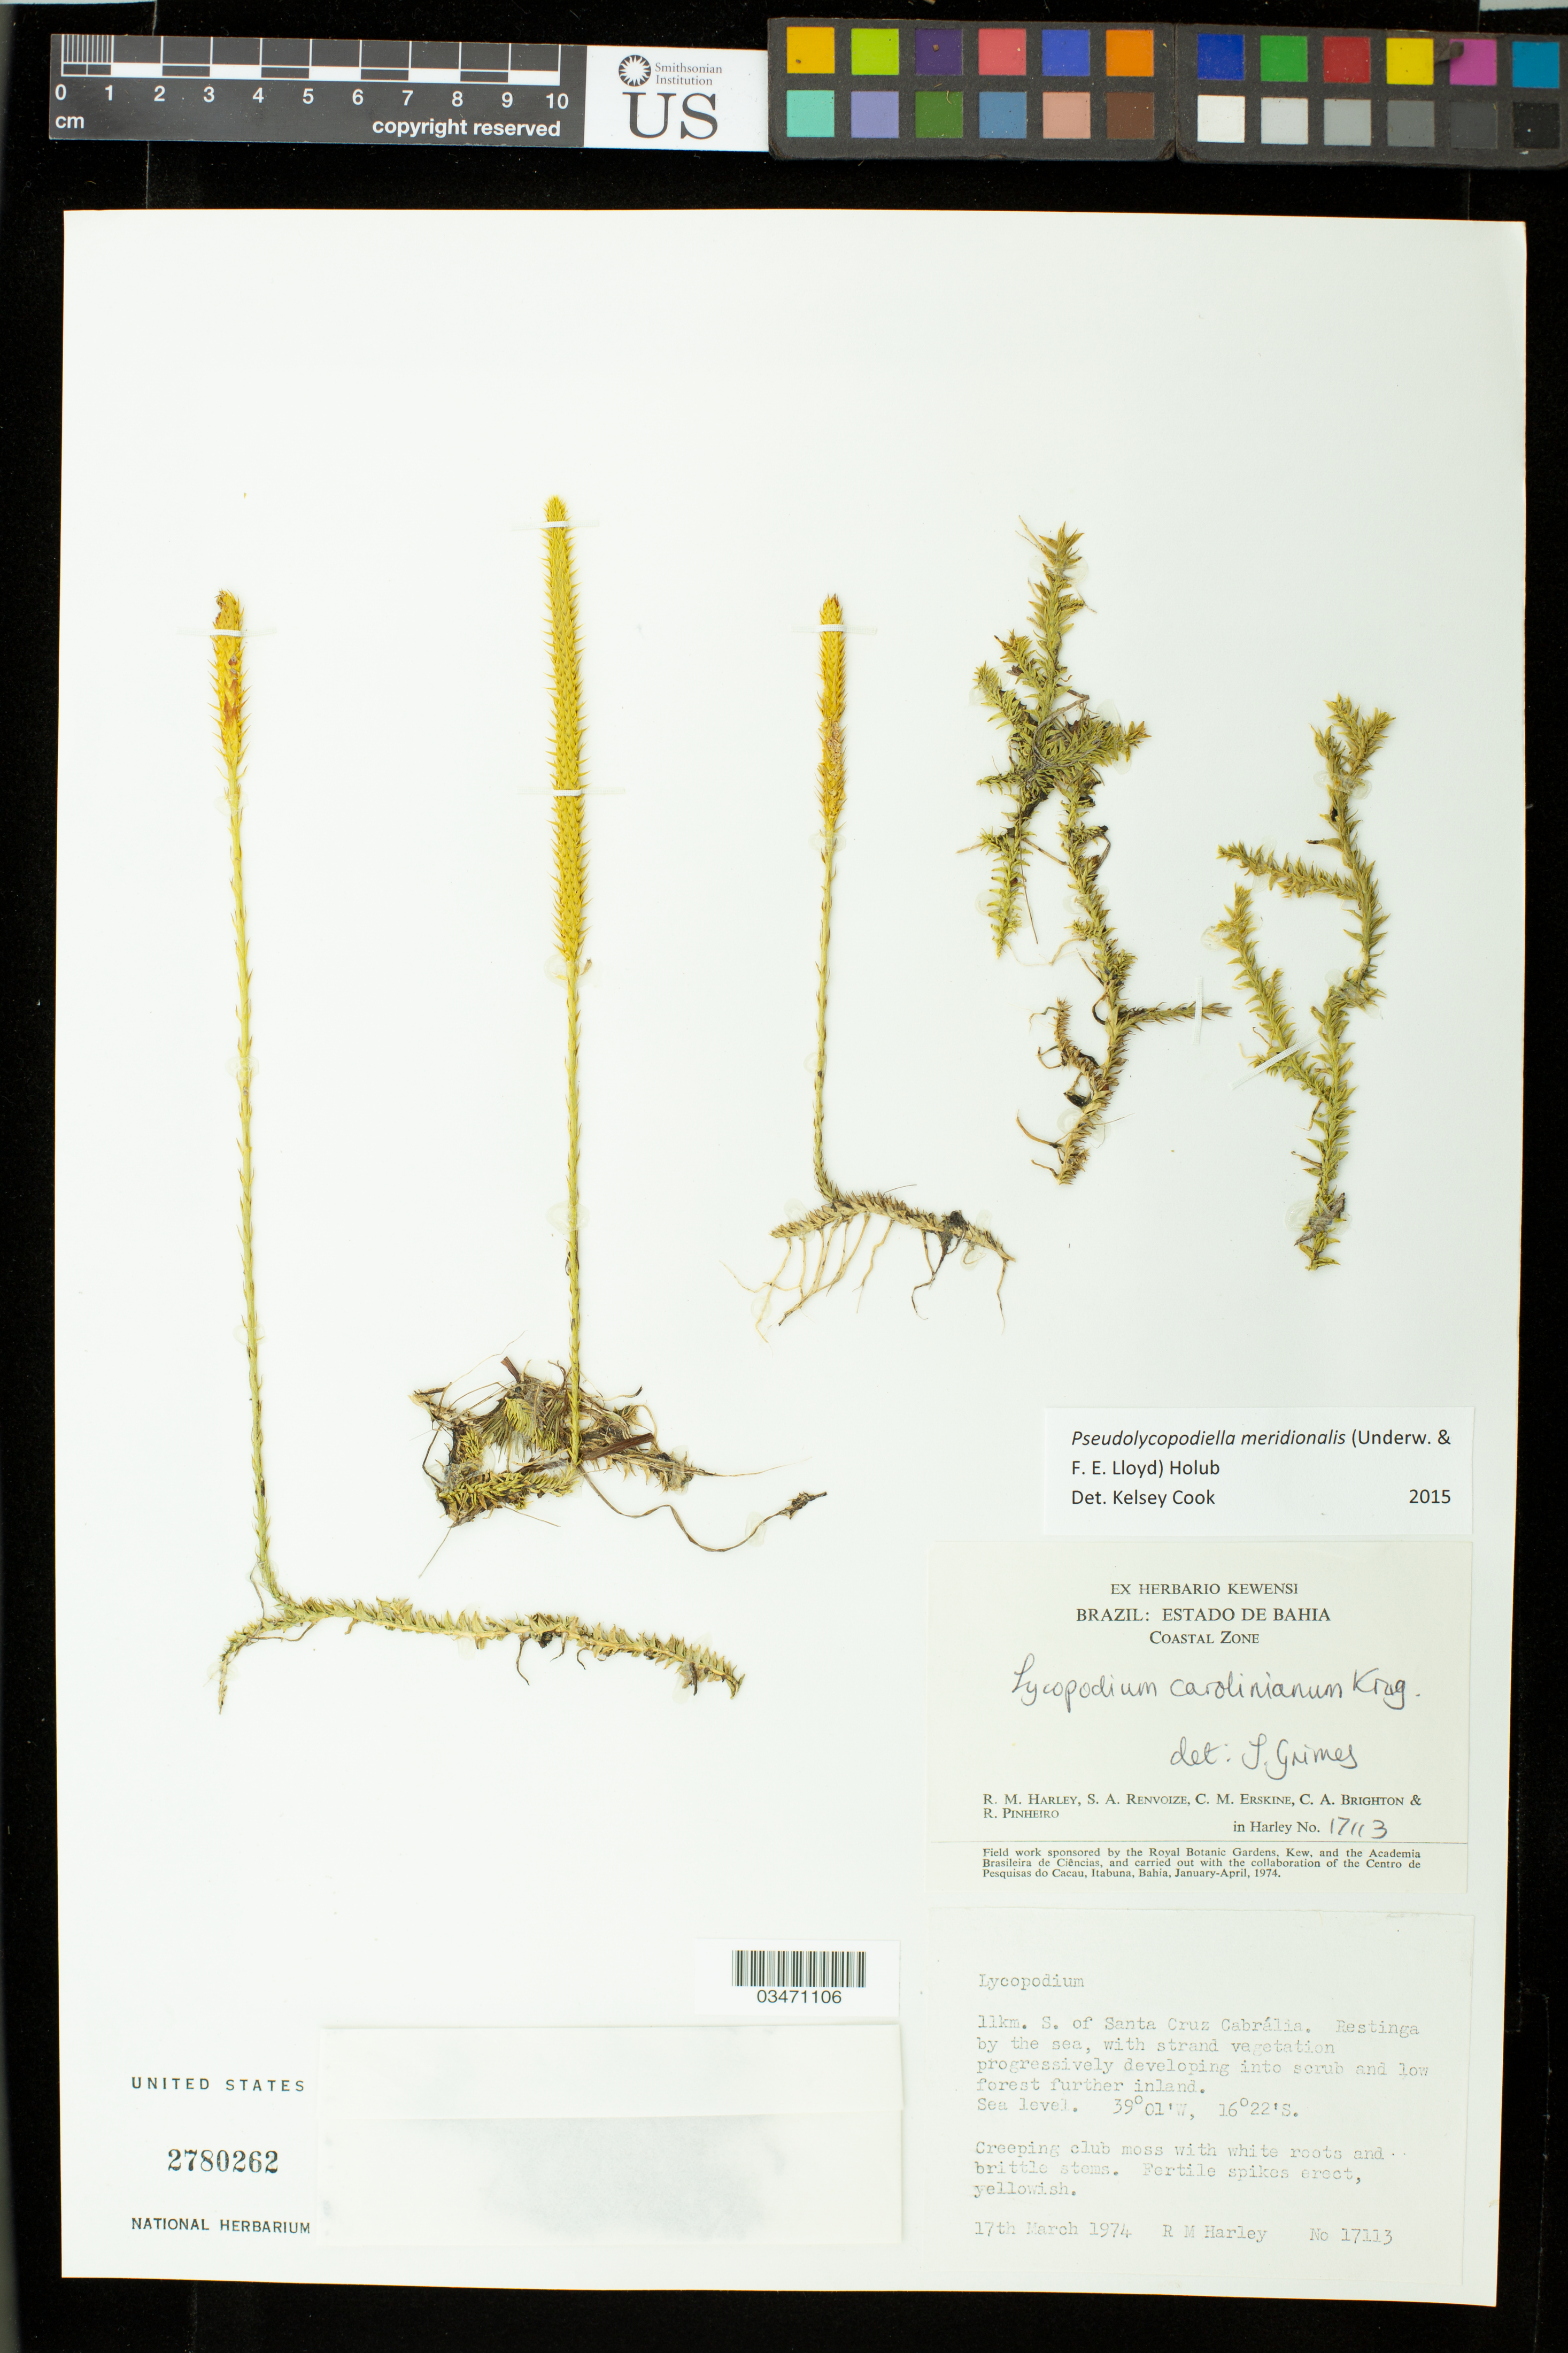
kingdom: Plantae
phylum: Tracheophyta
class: Lycopodiopsida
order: Lycopodiales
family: Lycopodiaceae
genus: Pseudolycopodiella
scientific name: Pseudolycopodiella meridionalis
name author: (Underw. & F.E. Lloyd) Holub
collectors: R. M. Harley, S. A. Renvoize, C. Erskine & C. Brighton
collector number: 17113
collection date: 1974-03-17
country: Brazil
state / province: Bahia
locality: Coastal Zone. 11km. S. of Santa Cruz Cabralia.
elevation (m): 0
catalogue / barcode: US 2780262